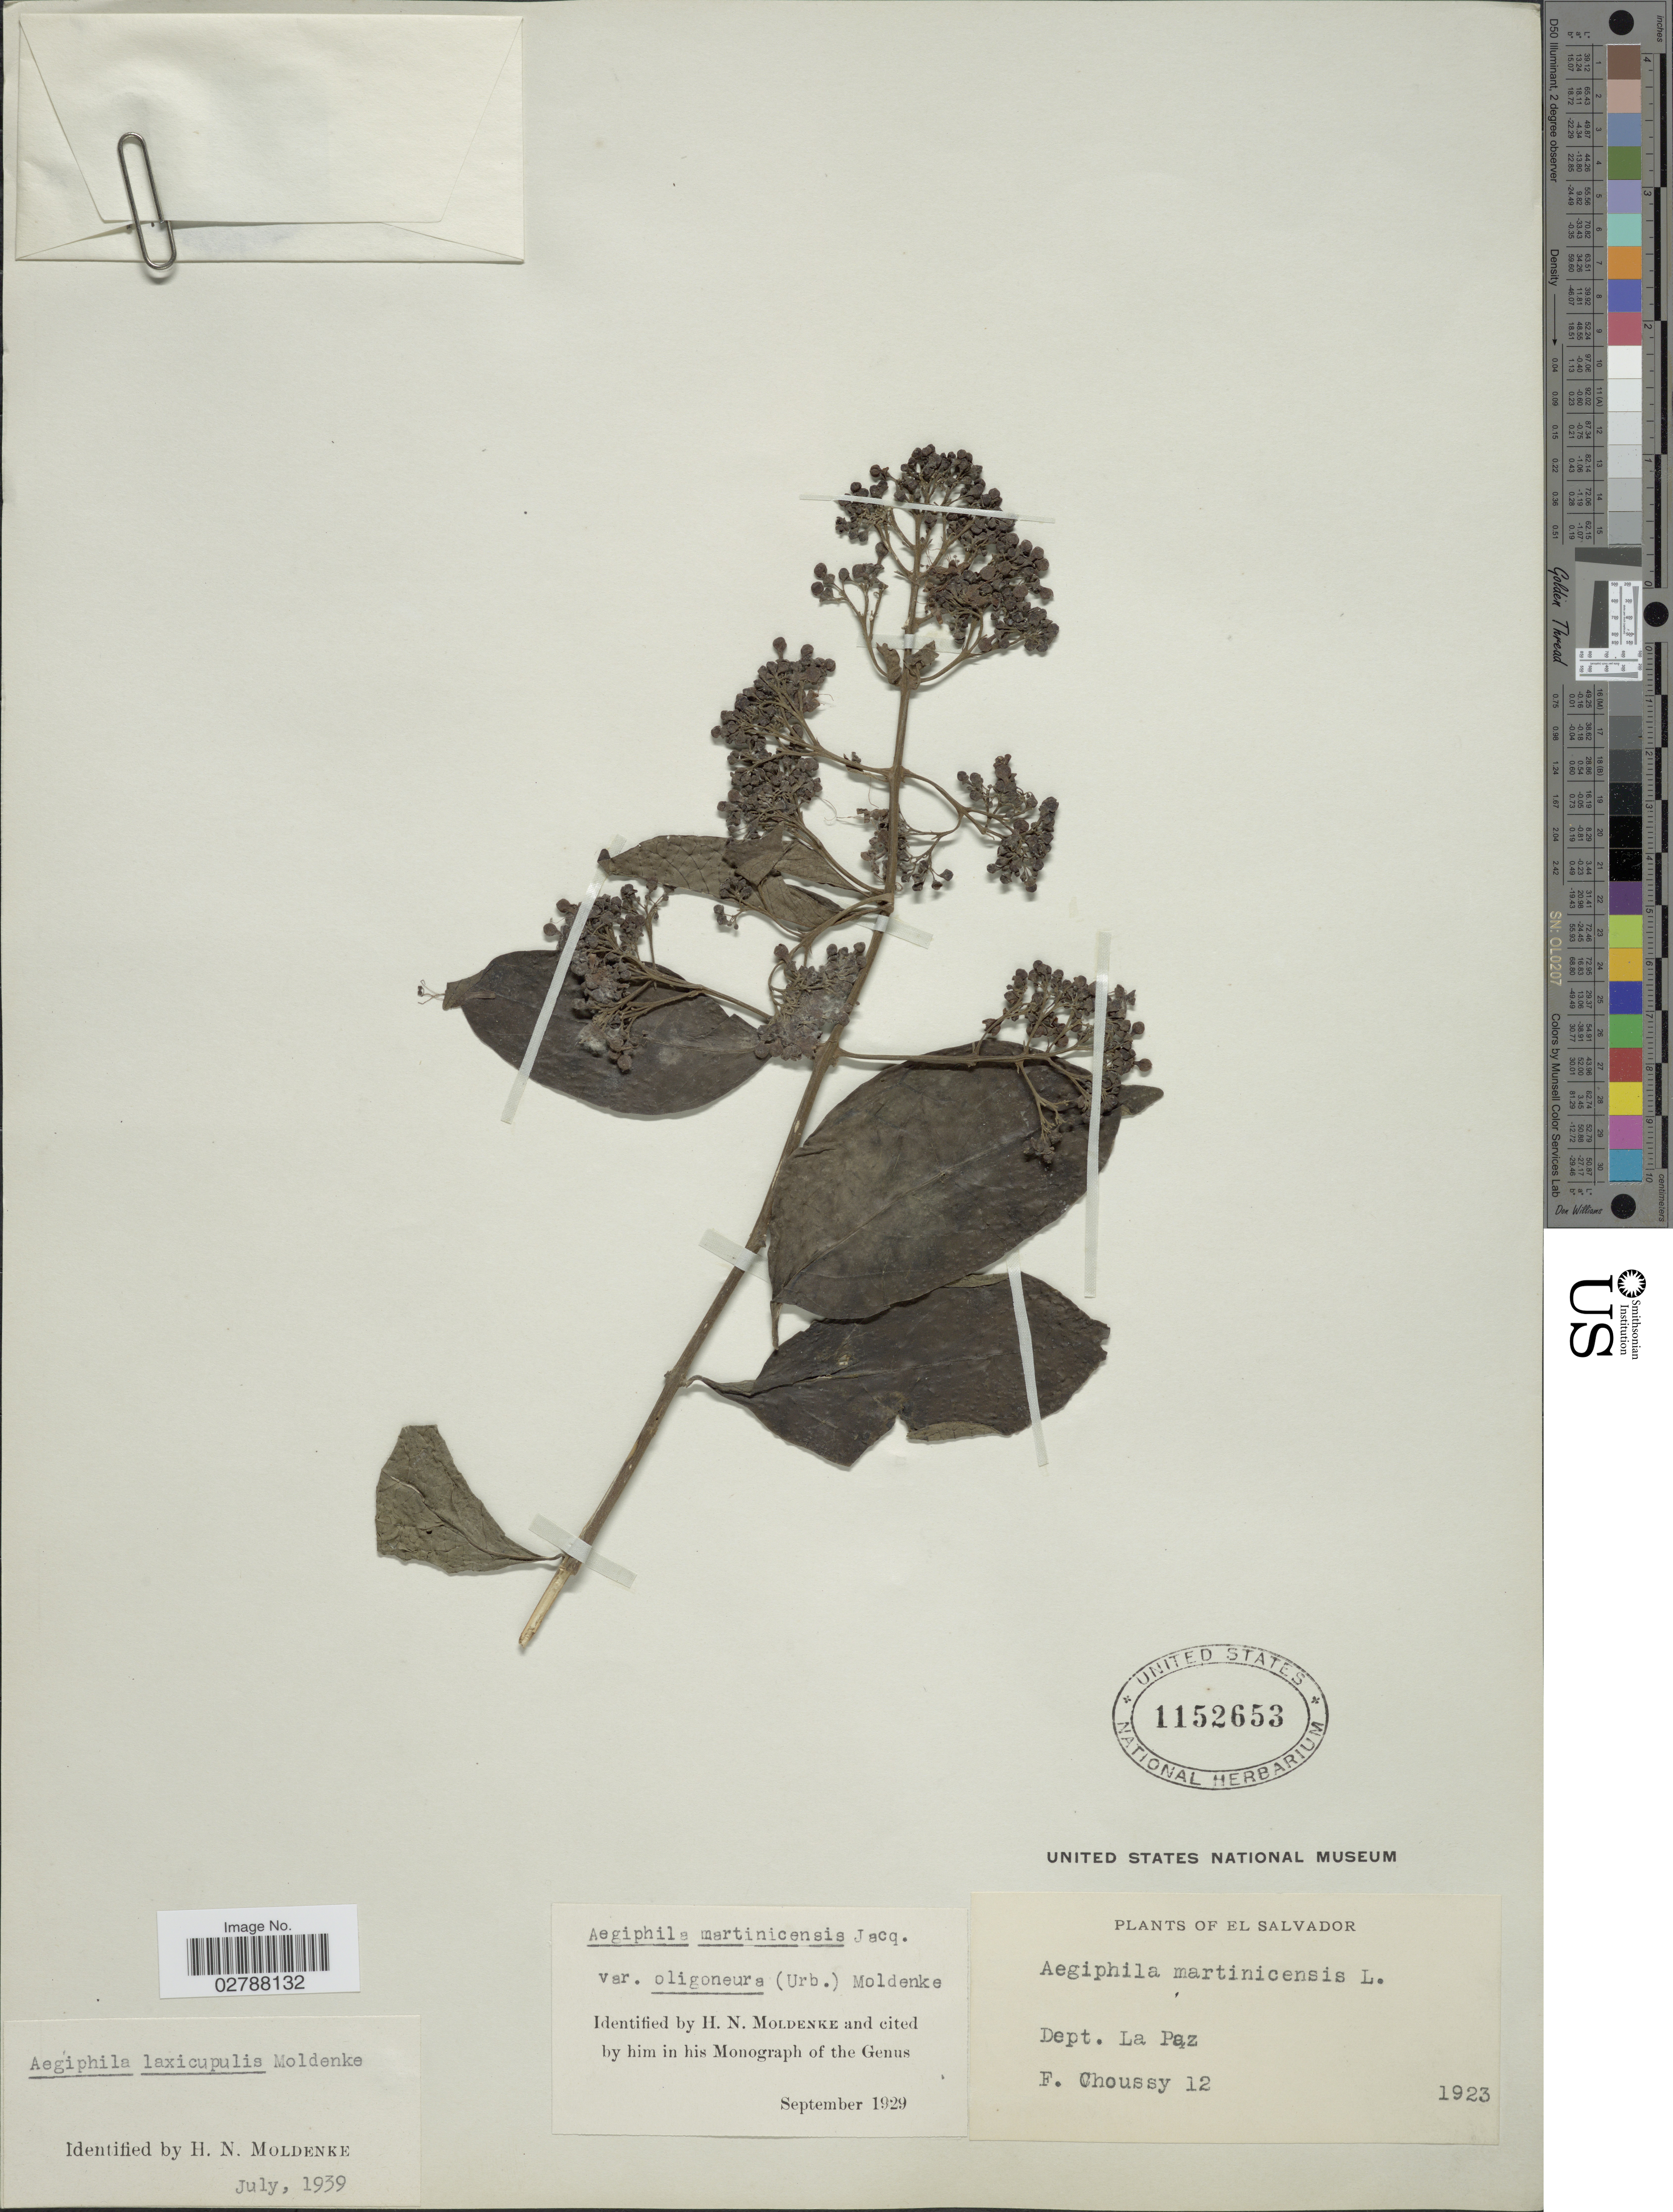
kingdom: Plantae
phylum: Tracheophyta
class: Magnoliopsida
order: Lamiales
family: Lamiaceae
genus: Aegiphila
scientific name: Aegiphila laxicupulis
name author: Moldenke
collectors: F. Choussy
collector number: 12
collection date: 1923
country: El Salvador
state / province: La Paz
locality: Dept. La Paz.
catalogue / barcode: US 1152653